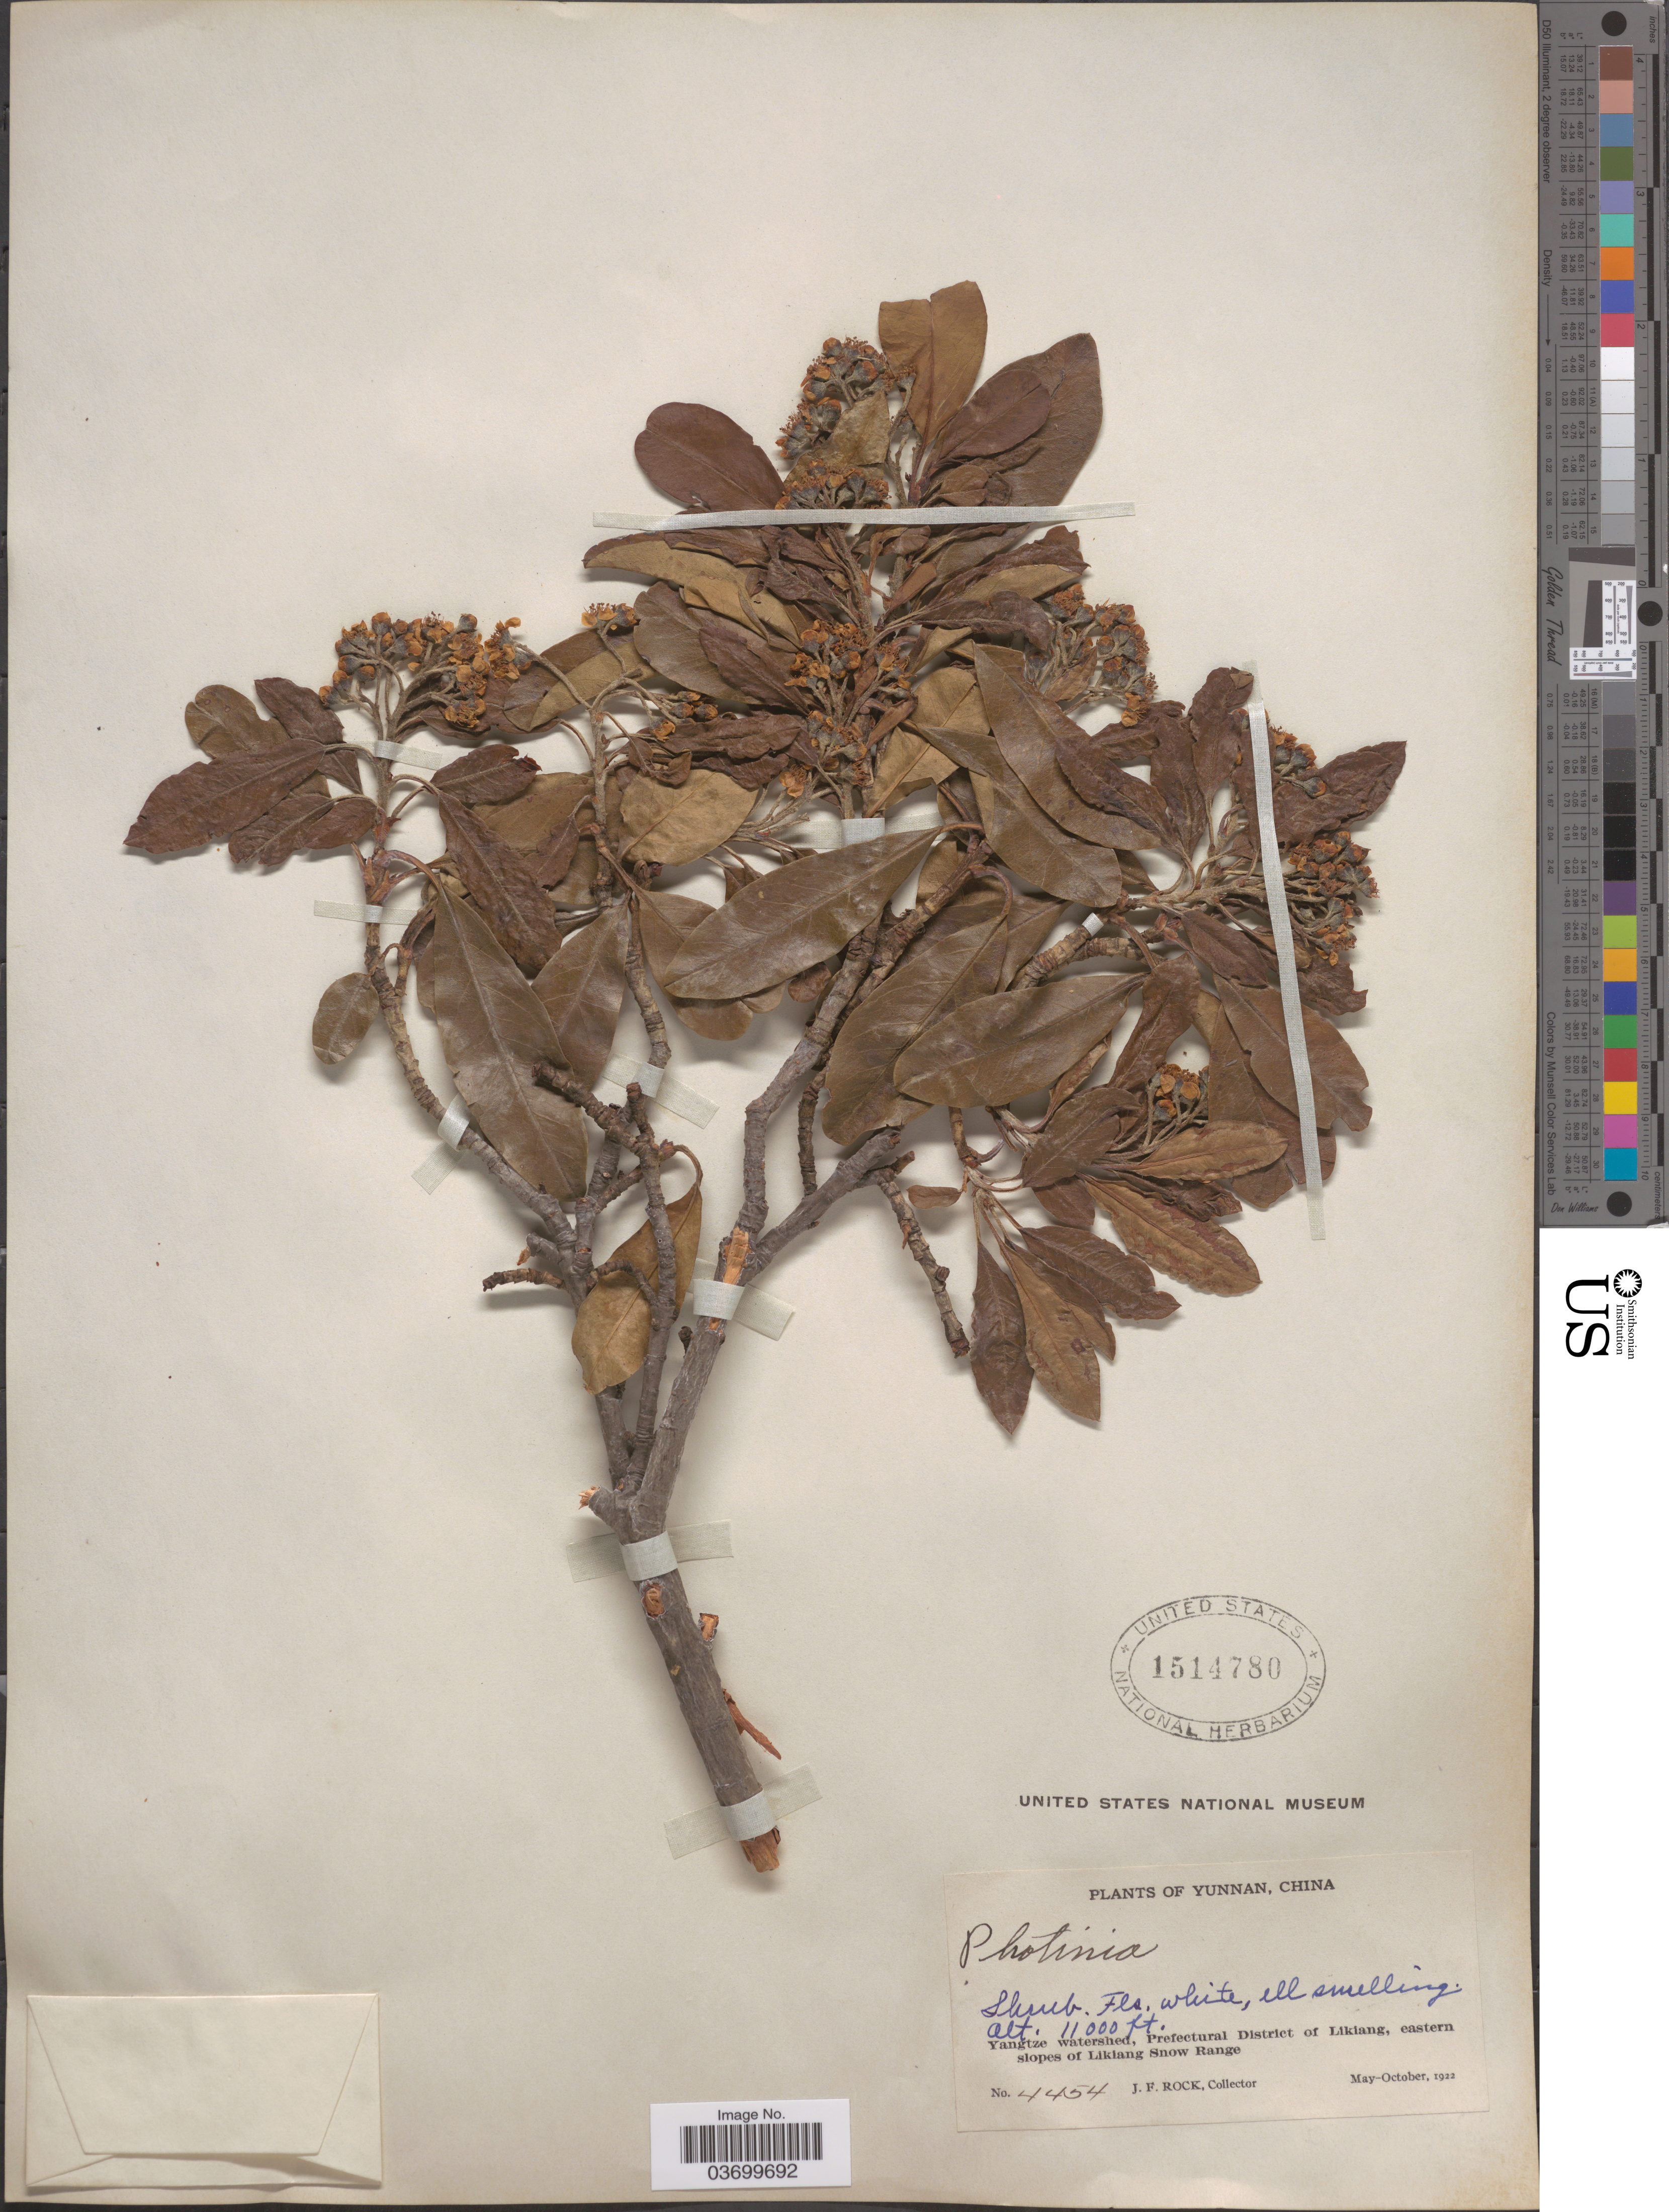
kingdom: Plantae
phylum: Tracheophyta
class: Magnoliopsida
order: Rosales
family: Rosaceae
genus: Photinia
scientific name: Photinia sp.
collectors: J. Rock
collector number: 4454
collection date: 1922-05/1922-10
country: China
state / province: Yunnan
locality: Yangtze watershed, Prefectural District of Likiang, eastern slopes of Likiang Snow Range.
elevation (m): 3353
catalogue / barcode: US 1514780